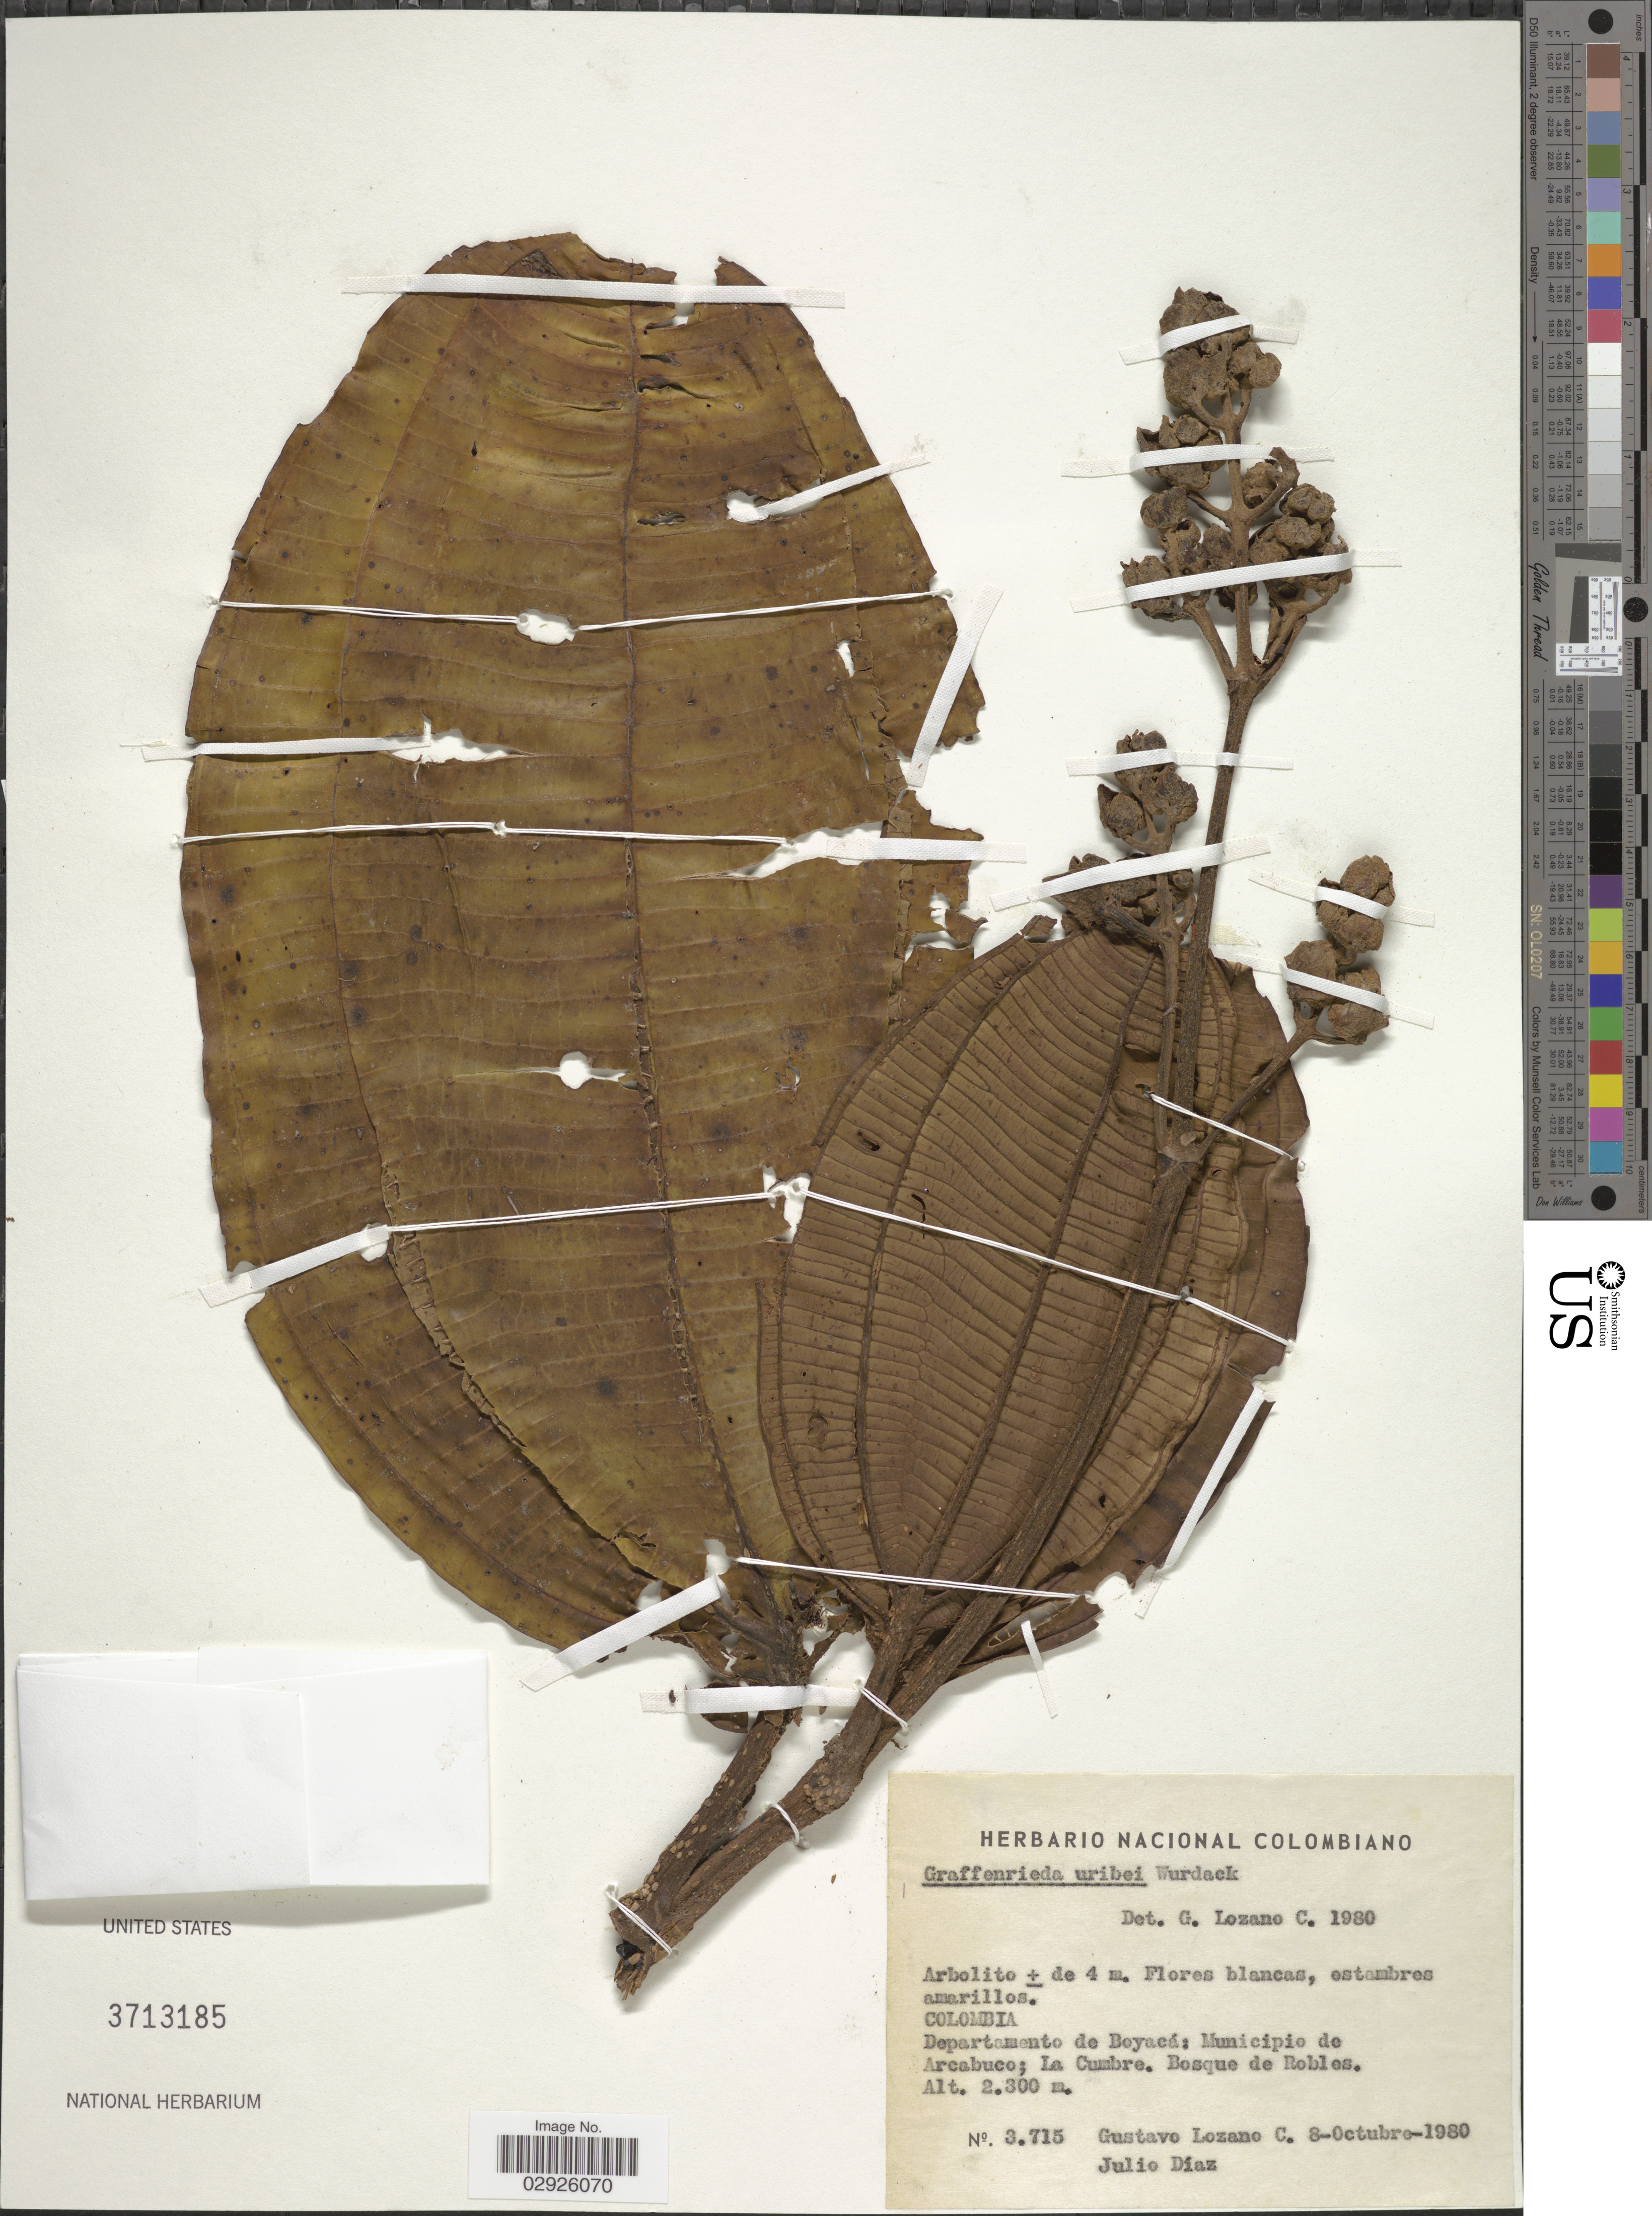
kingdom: Plantae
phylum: Tracheophyta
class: Magnoliopsida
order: Myrtales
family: Melastomataceae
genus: Graffenrieda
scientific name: Graffenrieda uribei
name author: Wurdack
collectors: G. Lozano-Contreras & J. Diaz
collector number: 3715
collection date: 1980-10-08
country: Colombia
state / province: Boyacá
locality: Departamento de Boyacá: Municipio de Arcabuco; La Cumbre. Bosque de Robles.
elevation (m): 2300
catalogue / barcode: US 3713185